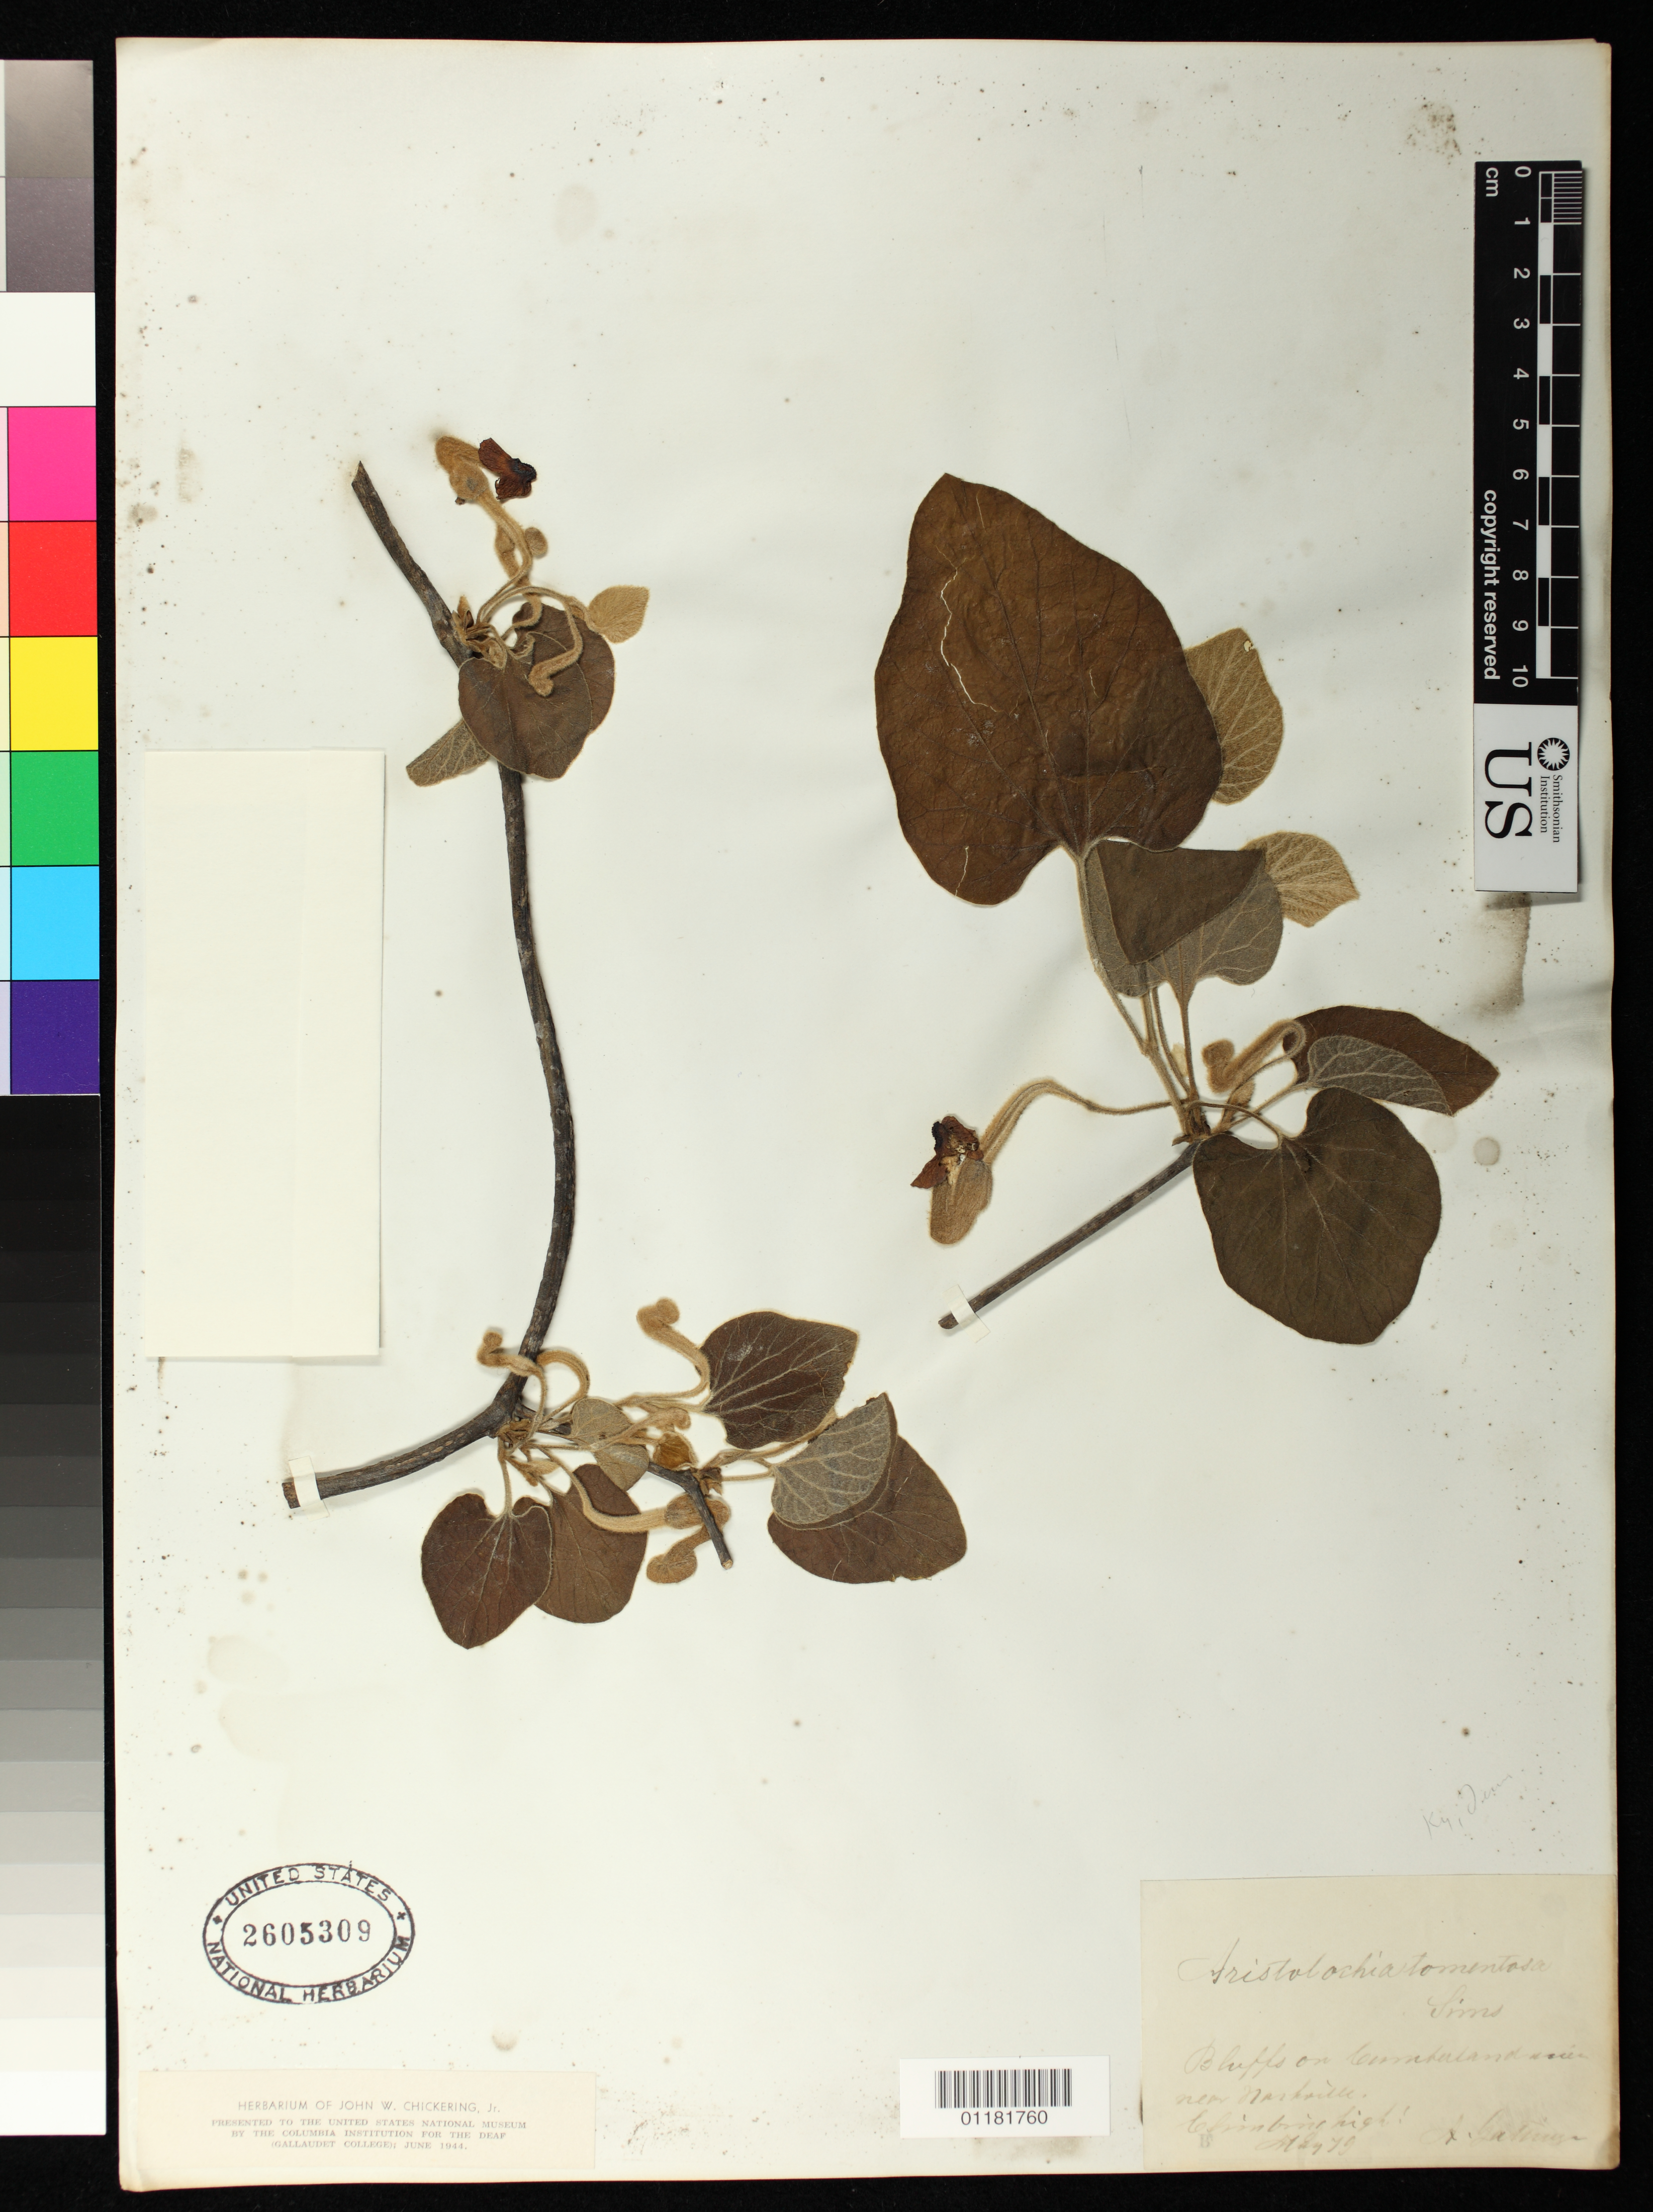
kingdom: Plantae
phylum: Tracheophyta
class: Magnoliopsida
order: Piperales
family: Aristolochiaceae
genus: Aristolochia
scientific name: Aristolochia tomentosa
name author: Sims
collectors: A. Gattinger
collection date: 1879-05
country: United States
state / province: Tennessee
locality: Bluffs on Cumberland River near Nashville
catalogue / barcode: US 2605309